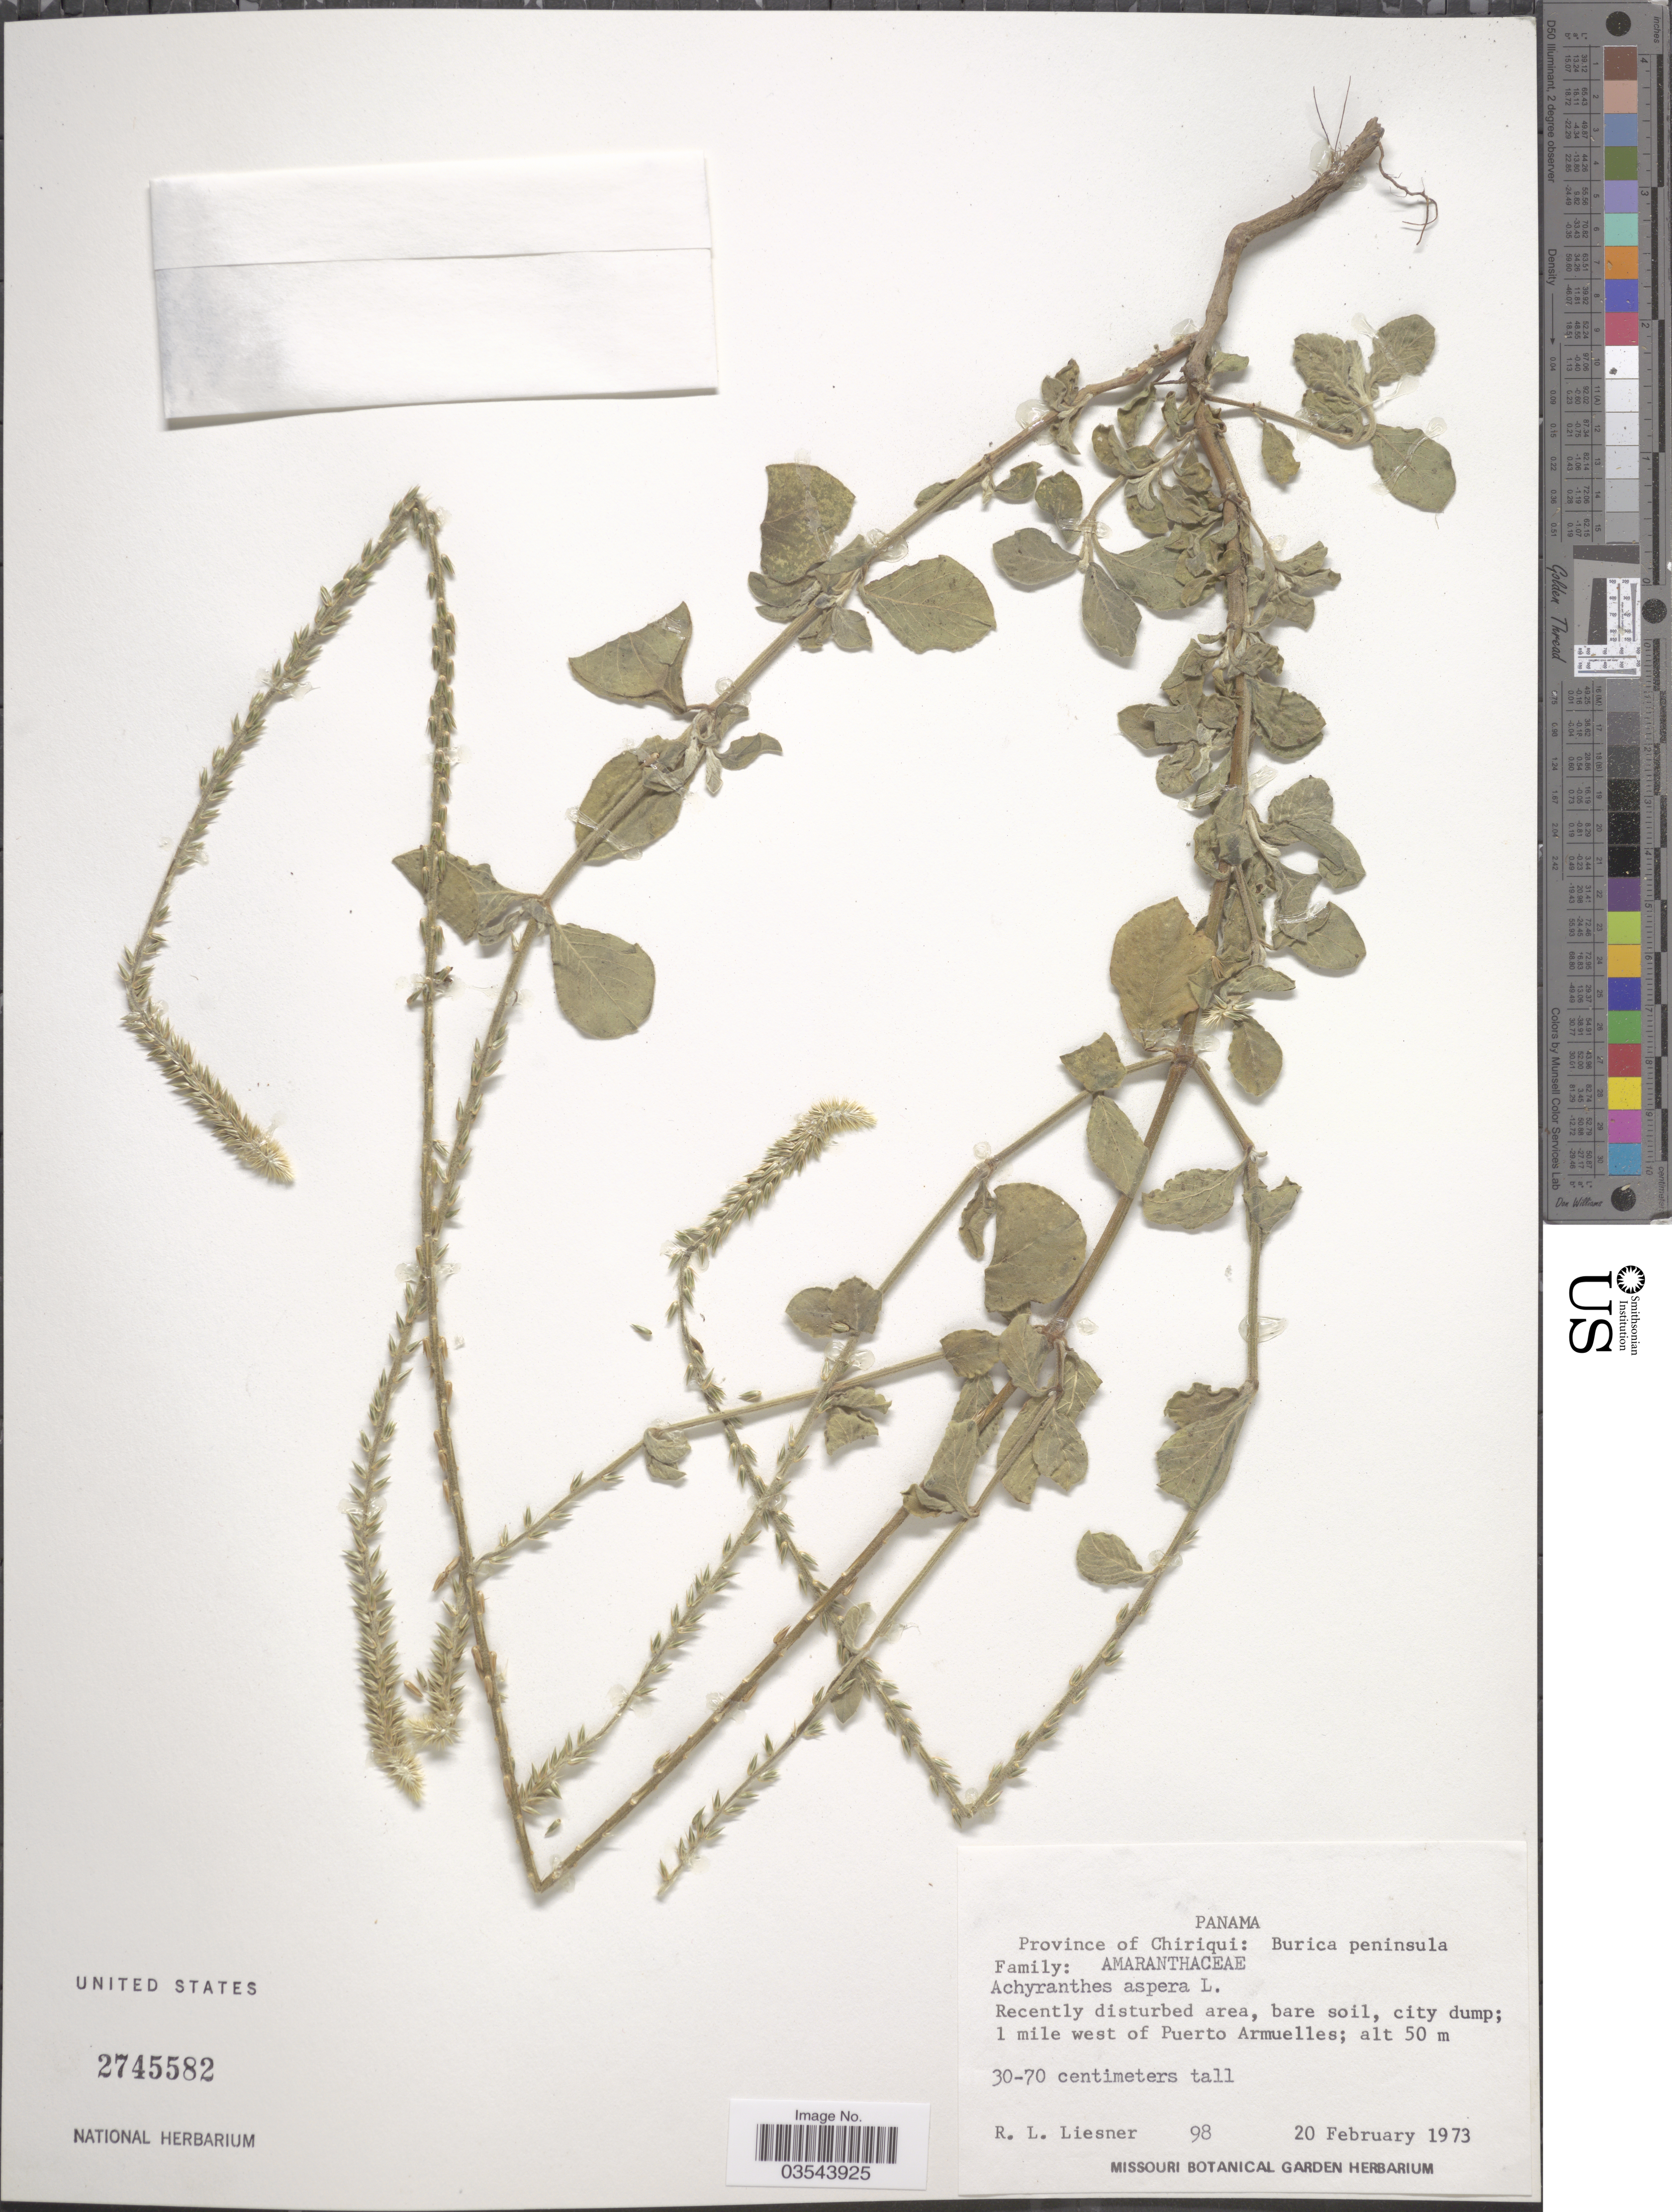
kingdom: Plantae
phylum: Tracheophyta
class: Magnoliopsida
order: Caryophyllales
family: Amaranthaceae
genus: Achyranthes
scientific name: Achyranthes aspera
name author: L.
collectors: R. L. Liesner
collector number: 98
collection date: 1973-02-20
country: Panama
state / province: Chiriqui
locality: Burica peninsula. 1 mile west of Puerto Armuelles.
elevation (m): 50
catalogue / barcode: US 2745582